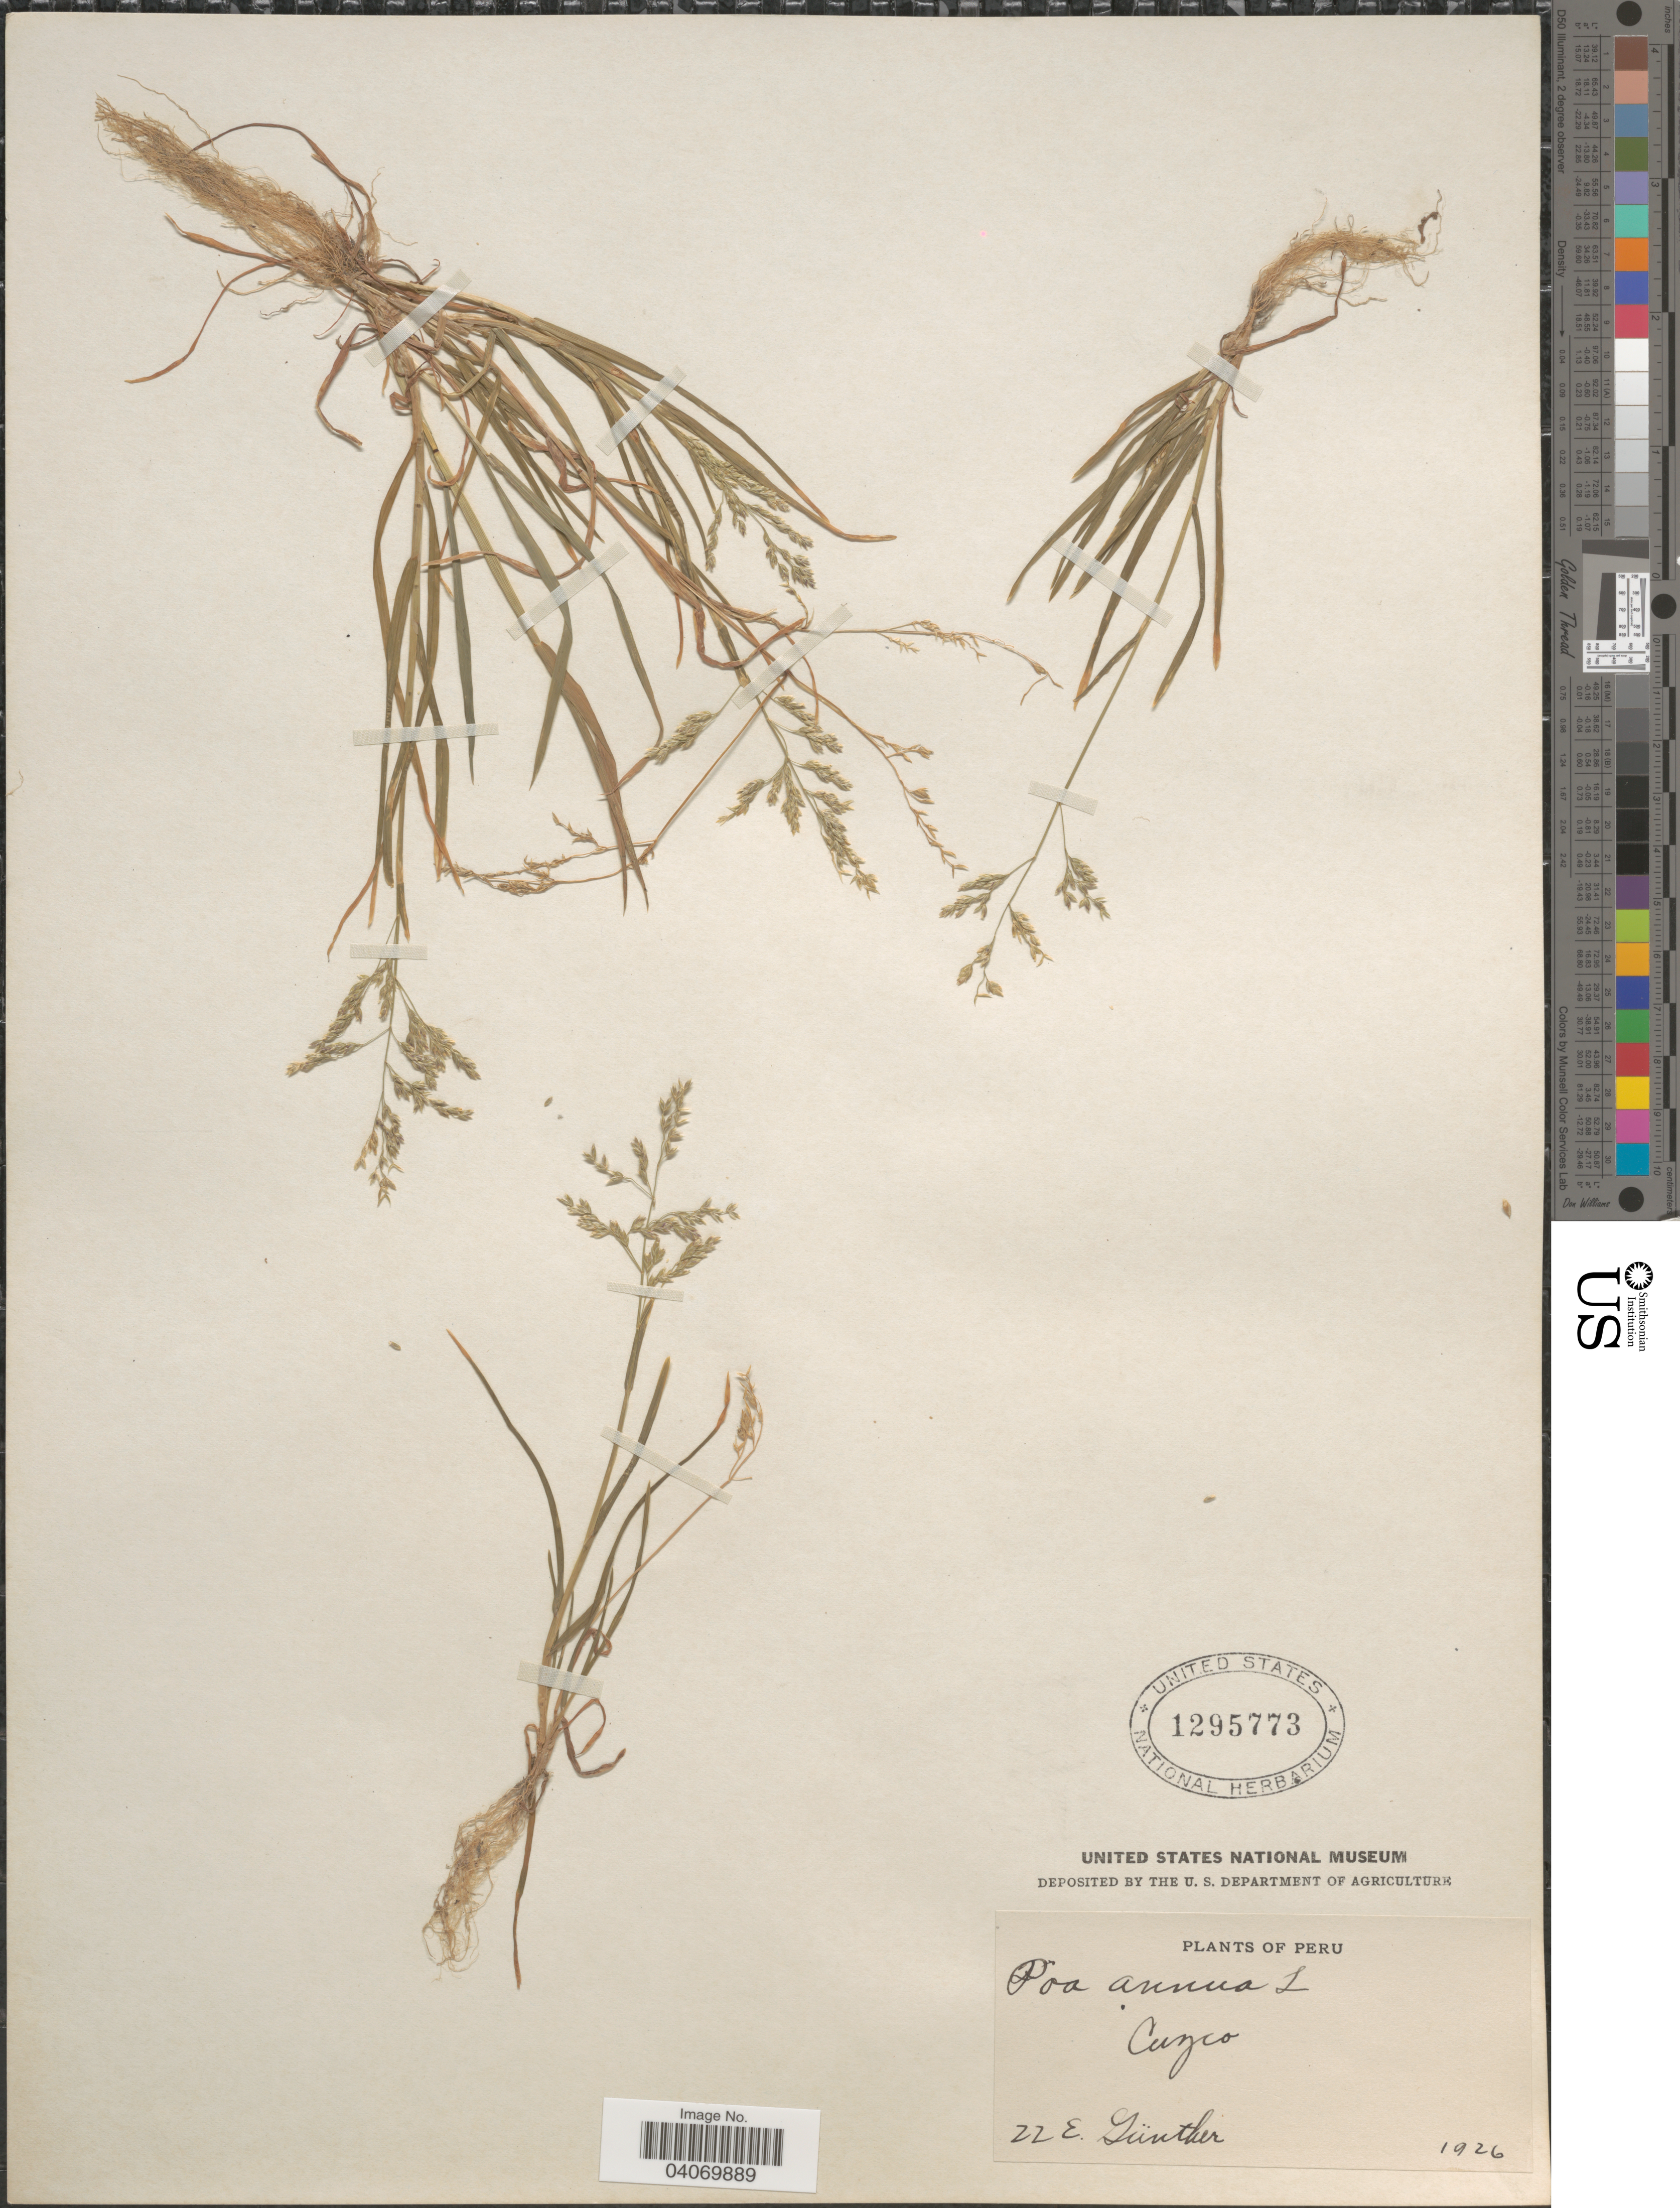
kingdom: Plantae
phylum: Tracheophyta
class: Liliopsida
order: Poales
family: Poaceae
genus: Poa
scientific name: Poa annua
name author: L.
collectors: E. Gunther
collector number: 22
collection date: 1926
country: Peru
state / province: Cusco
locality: Cuzco.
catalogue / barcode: US 1295773